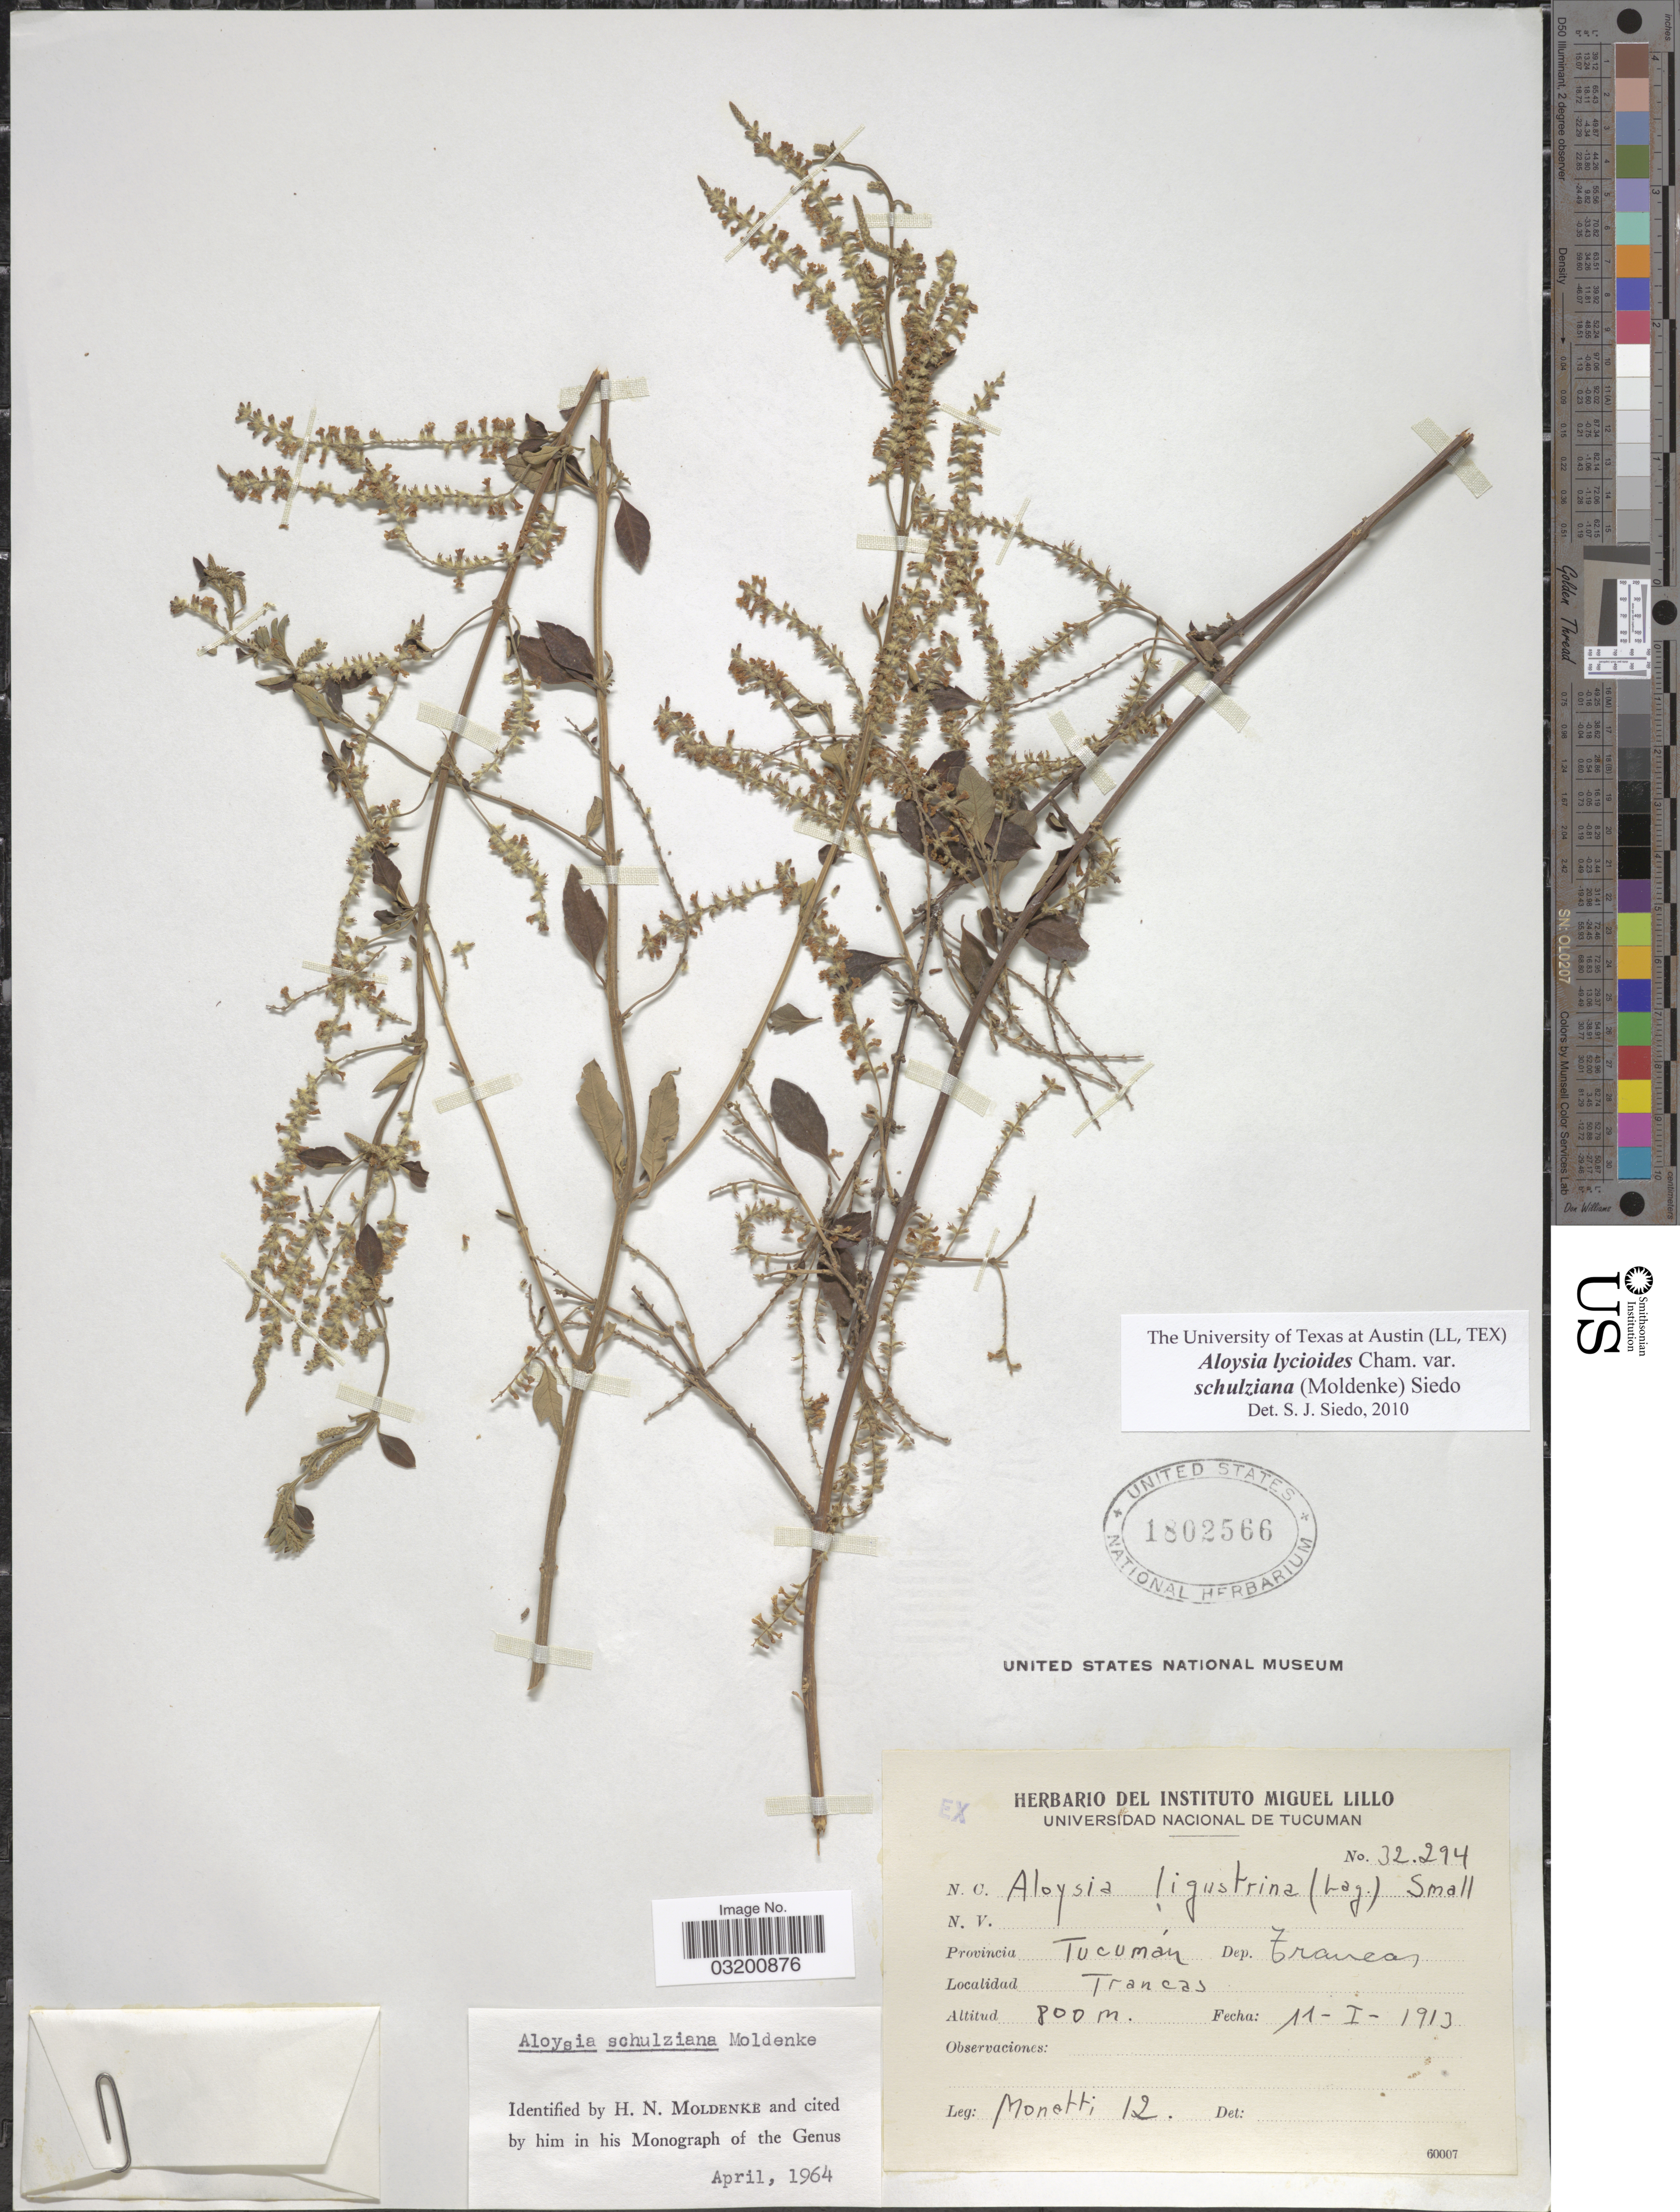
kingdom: Plantae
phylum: Tracheophyta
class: Magnoliopsida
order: Lamiales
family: Verbenaceae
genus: Aloysia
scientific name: Aloysia lycioides var. schulziana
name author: (Moldenke) Siedo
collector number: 12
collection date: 1913-01-11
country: Argentina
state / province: Tucuman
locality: Dep. Trancas, Trancas.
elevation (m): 800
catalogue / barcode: US 1802566